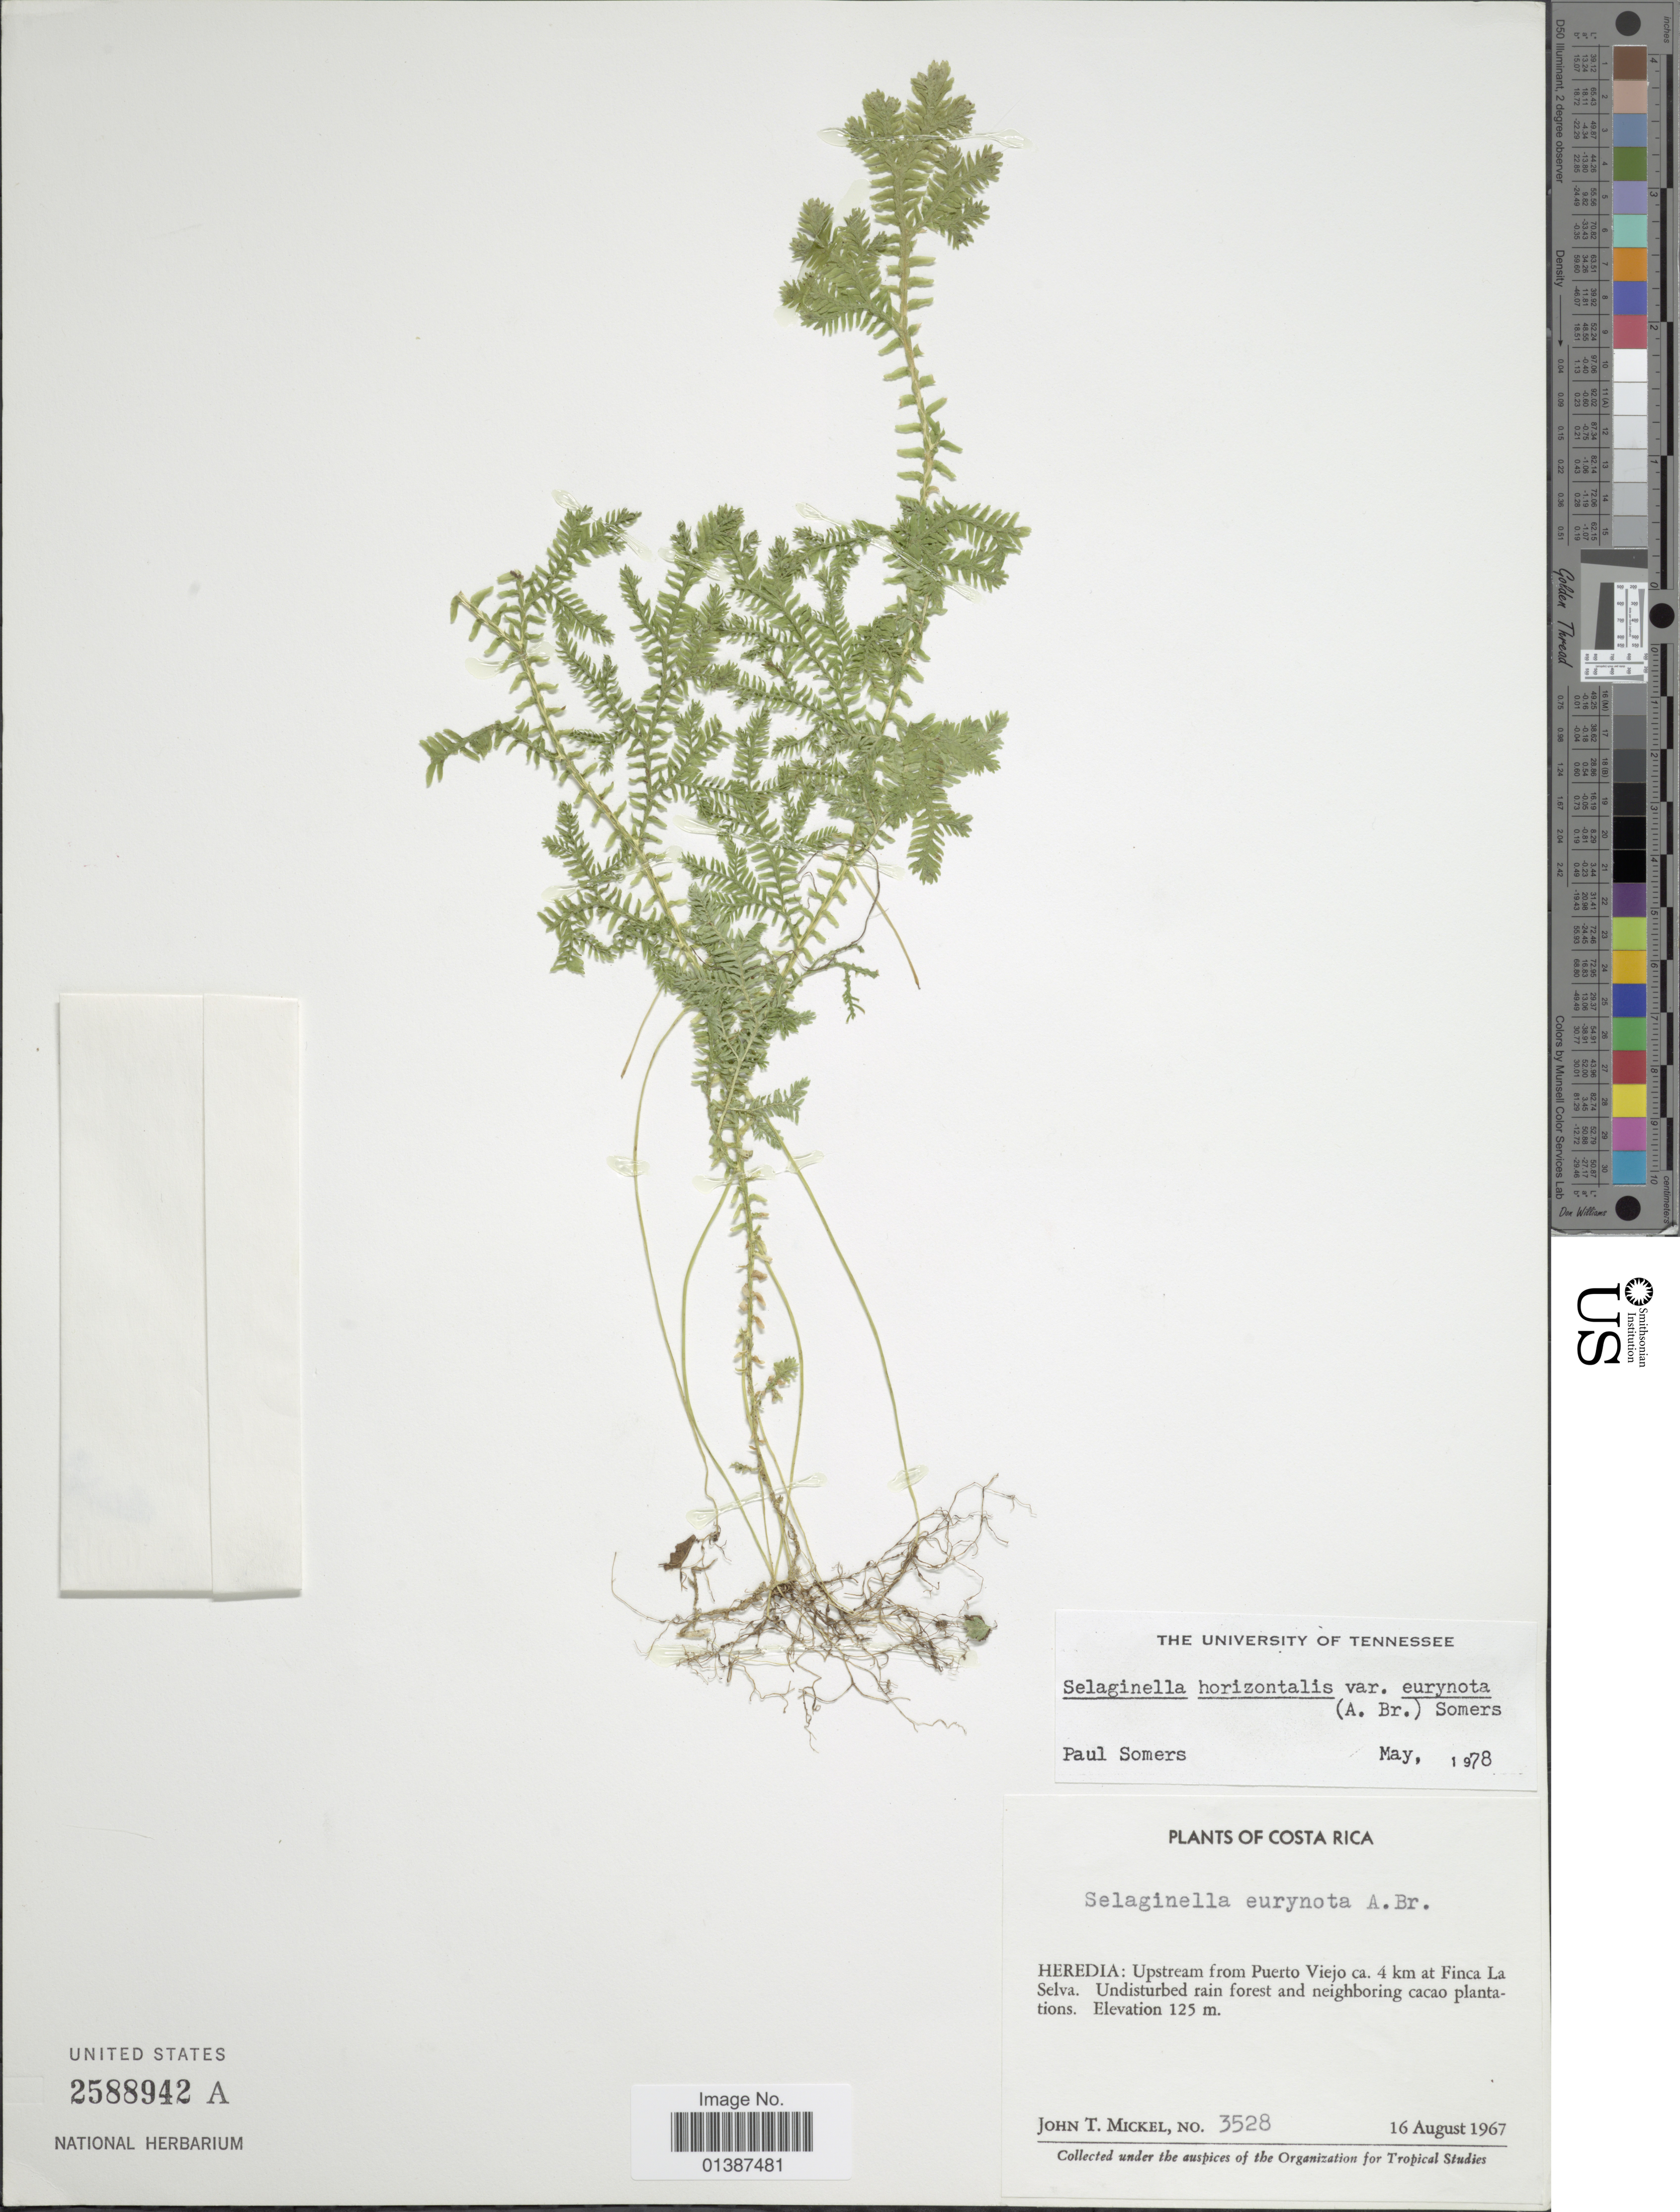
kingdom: Plantae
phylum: Tracheophyta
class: Lycopodiopsida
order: Selaginellales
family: Selaginellaceae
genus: Selaginella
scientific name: Selaginella eurynota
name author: A. Braun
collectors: J. T. Mickel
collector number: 3528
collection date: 1967-08-16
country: Costa Rica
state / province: Heredia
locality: Upstream fromPuerto Viejo ca 4 km at Finca La Selva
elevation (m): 125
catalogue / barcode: US 2588942A